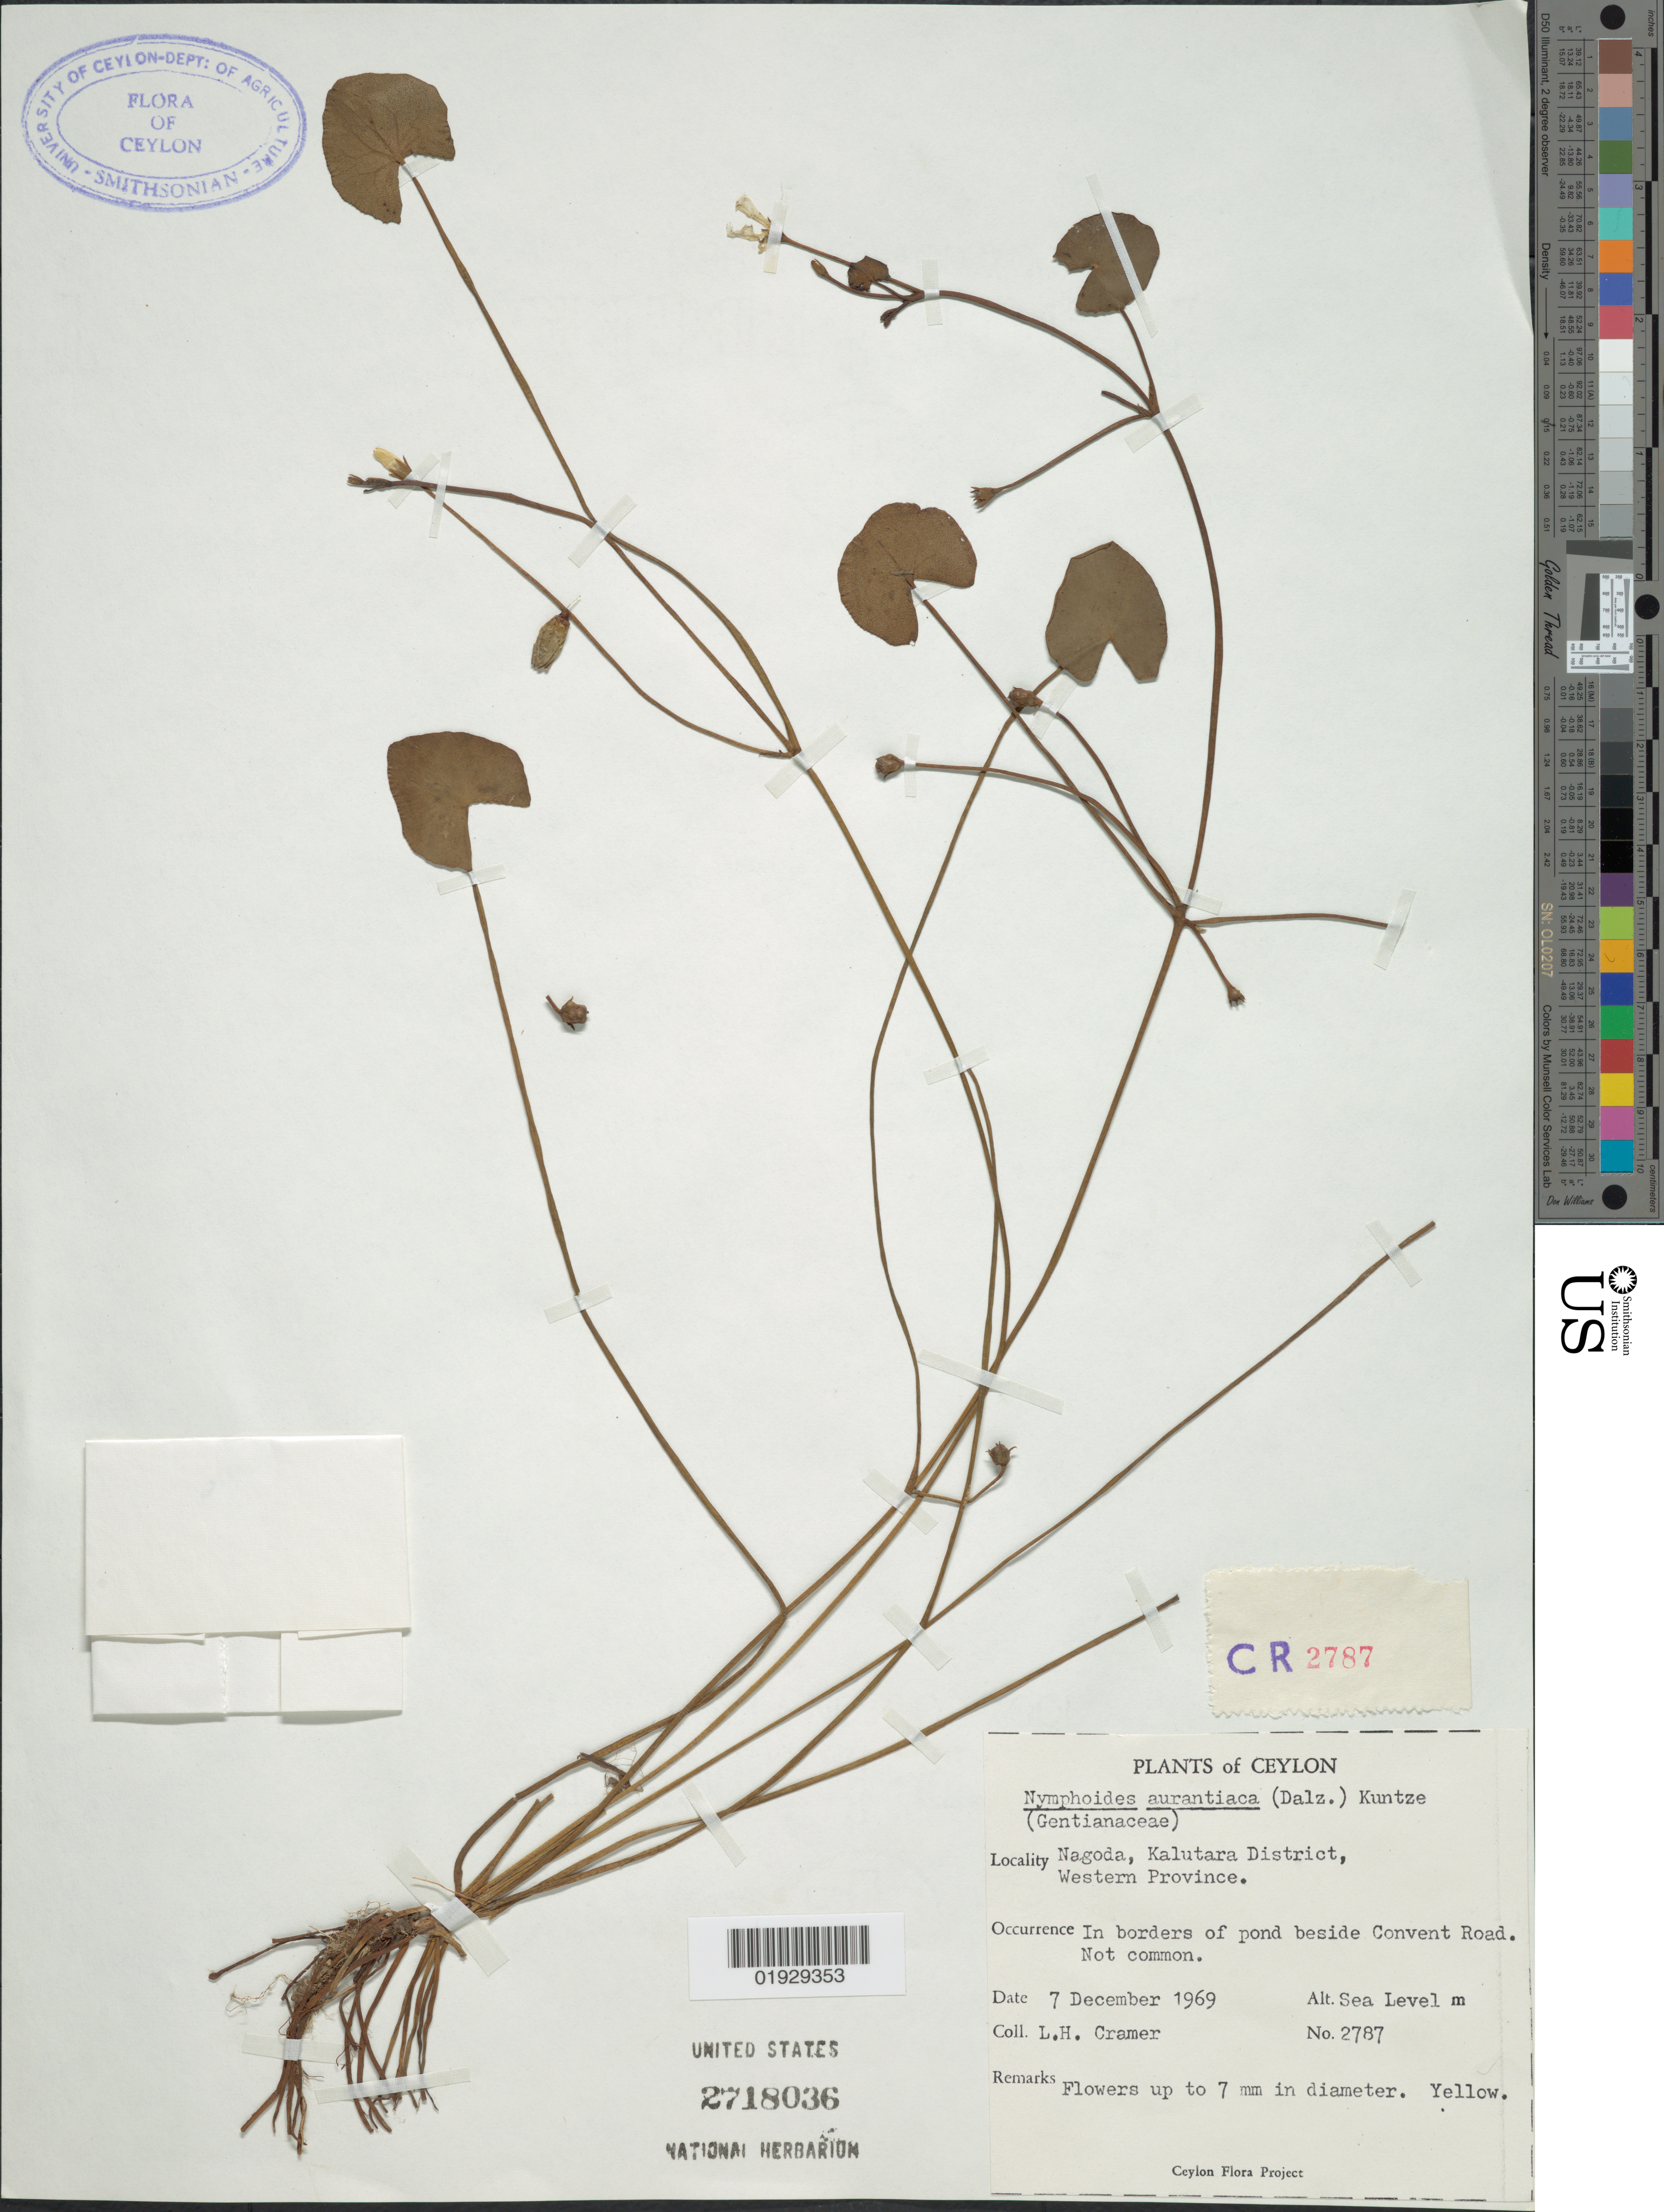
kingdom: Plantae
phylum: Tracheophyta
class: Magnoliopsida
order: Asterales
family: Menyanthaceae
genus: Nymphoides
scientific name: Nymphoides aurantiaca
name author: (Dalzell) Kuntze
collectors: L. H. Cramer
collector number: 2787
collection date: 1969-12-07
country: Sri Lanka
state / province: Western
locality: Ceylon. Nagoda, Kalutara District, Western Province. In borders of pond beside Convent Road.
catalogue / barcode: US 2718036